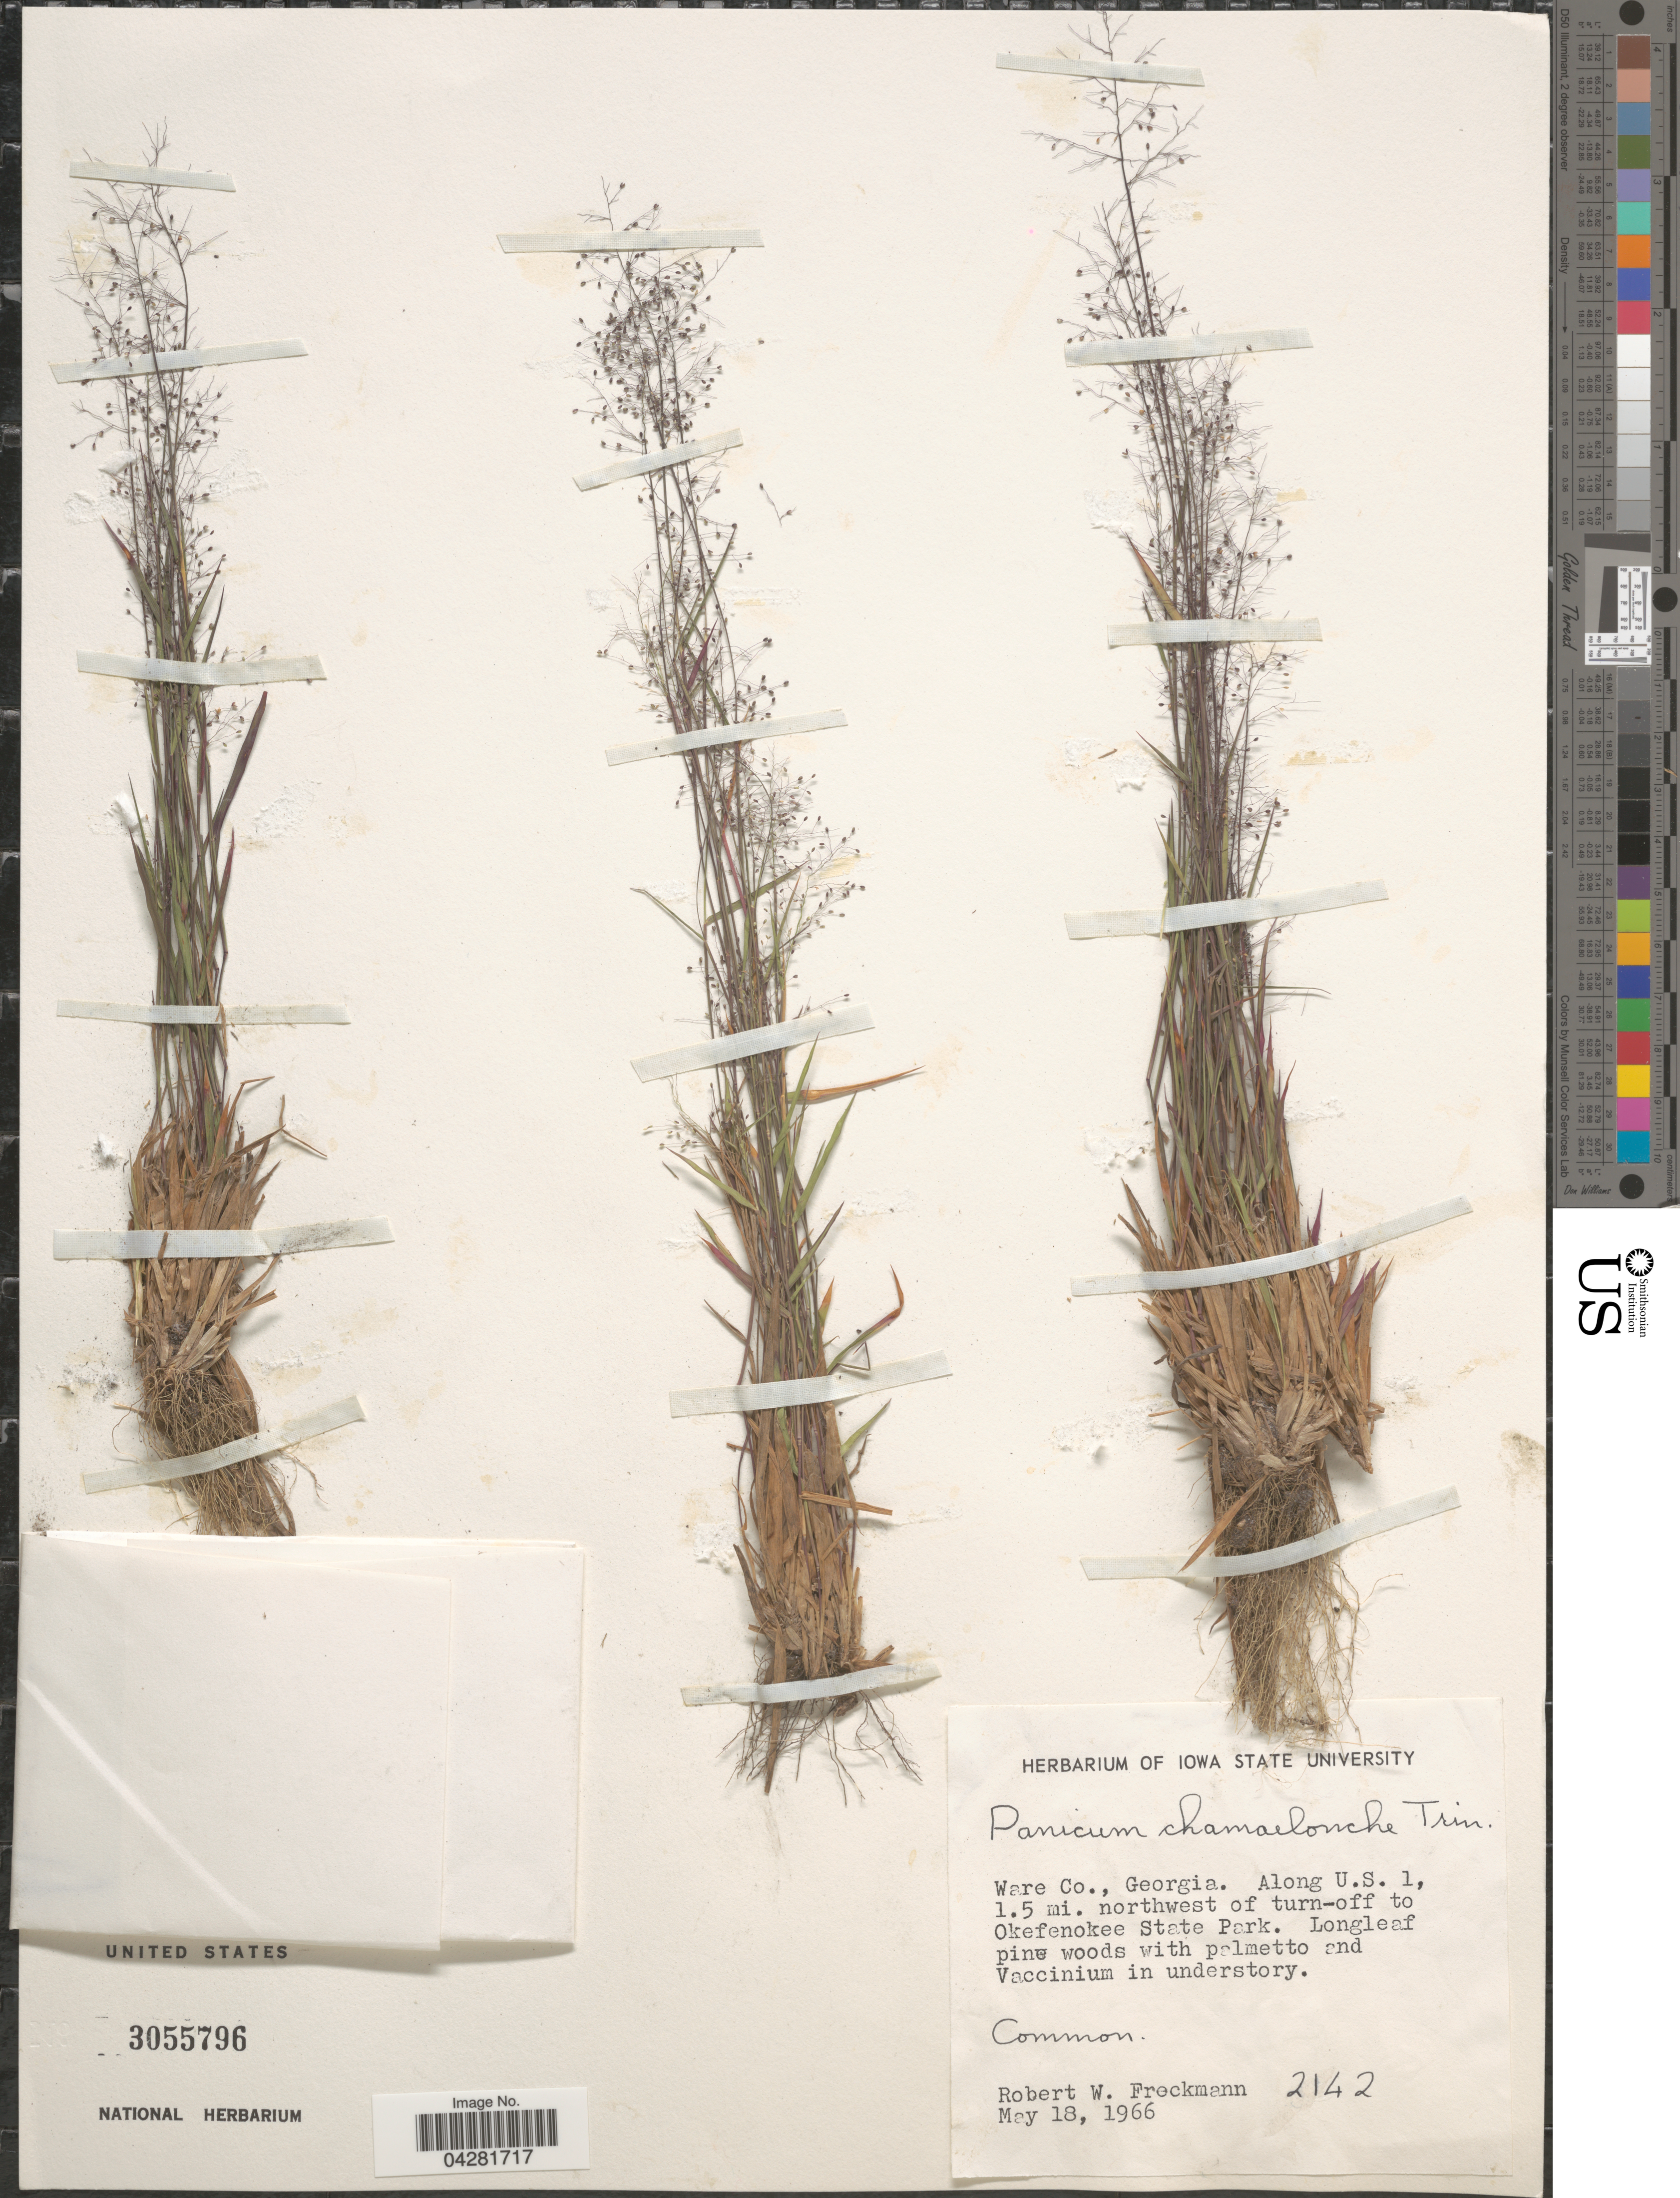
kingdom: Plantae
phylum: Tracheophyta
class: Liliopsida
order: Poales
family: Poaceae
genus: Dichanthelium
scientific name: Dichanthelium ensifolium var. ensifolium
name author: (Baldwin ex Elliot) Gould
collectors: R. Freckmann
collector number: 2142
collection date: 1966-05-18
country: United States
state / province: Georgia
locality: Ware Co. Along U.S. 1, 1.5 mi. northwest of turn-off to Okefenokee State Park.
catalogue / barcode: US 3055796